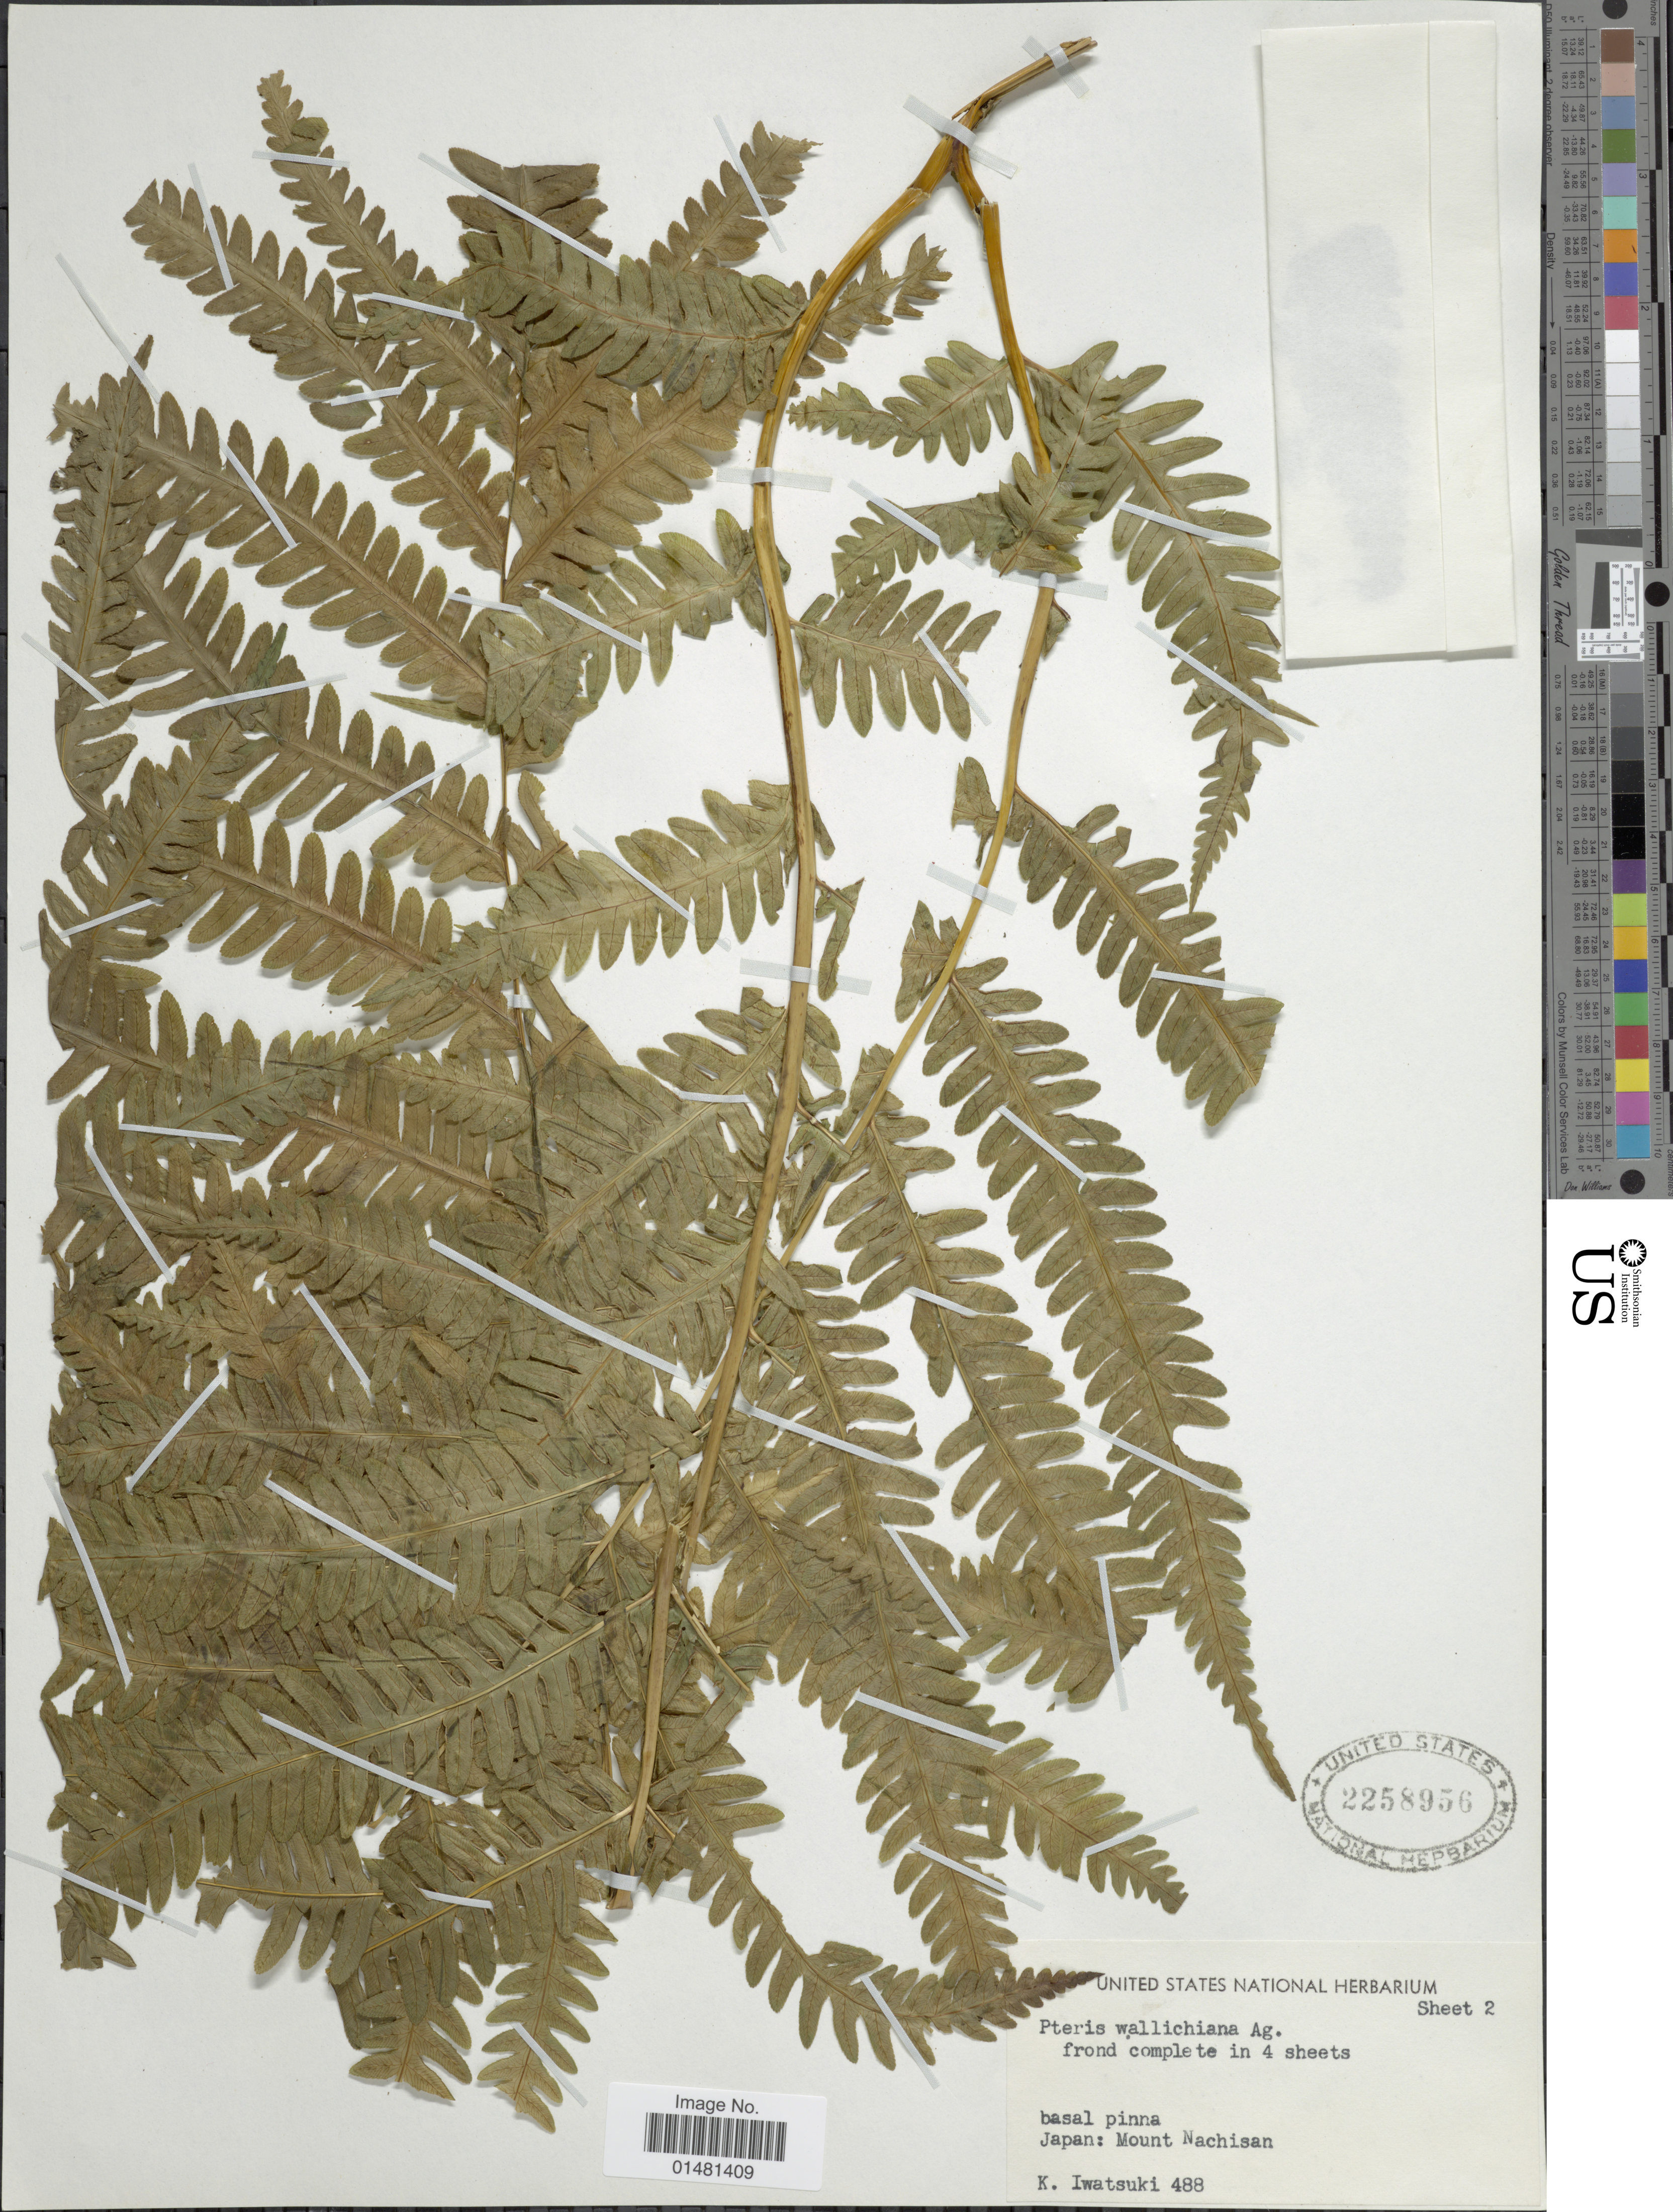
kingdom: Plantae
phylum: Tracheophyta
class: Polypodiopsida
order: Polypodiales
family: Pteridaceae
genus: Pteris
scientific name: Pteris wallichiana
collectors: K. Iwatsuki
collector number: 488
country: Japan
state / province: Wakayama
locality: Mount Nachisan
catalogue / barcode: US 2258956